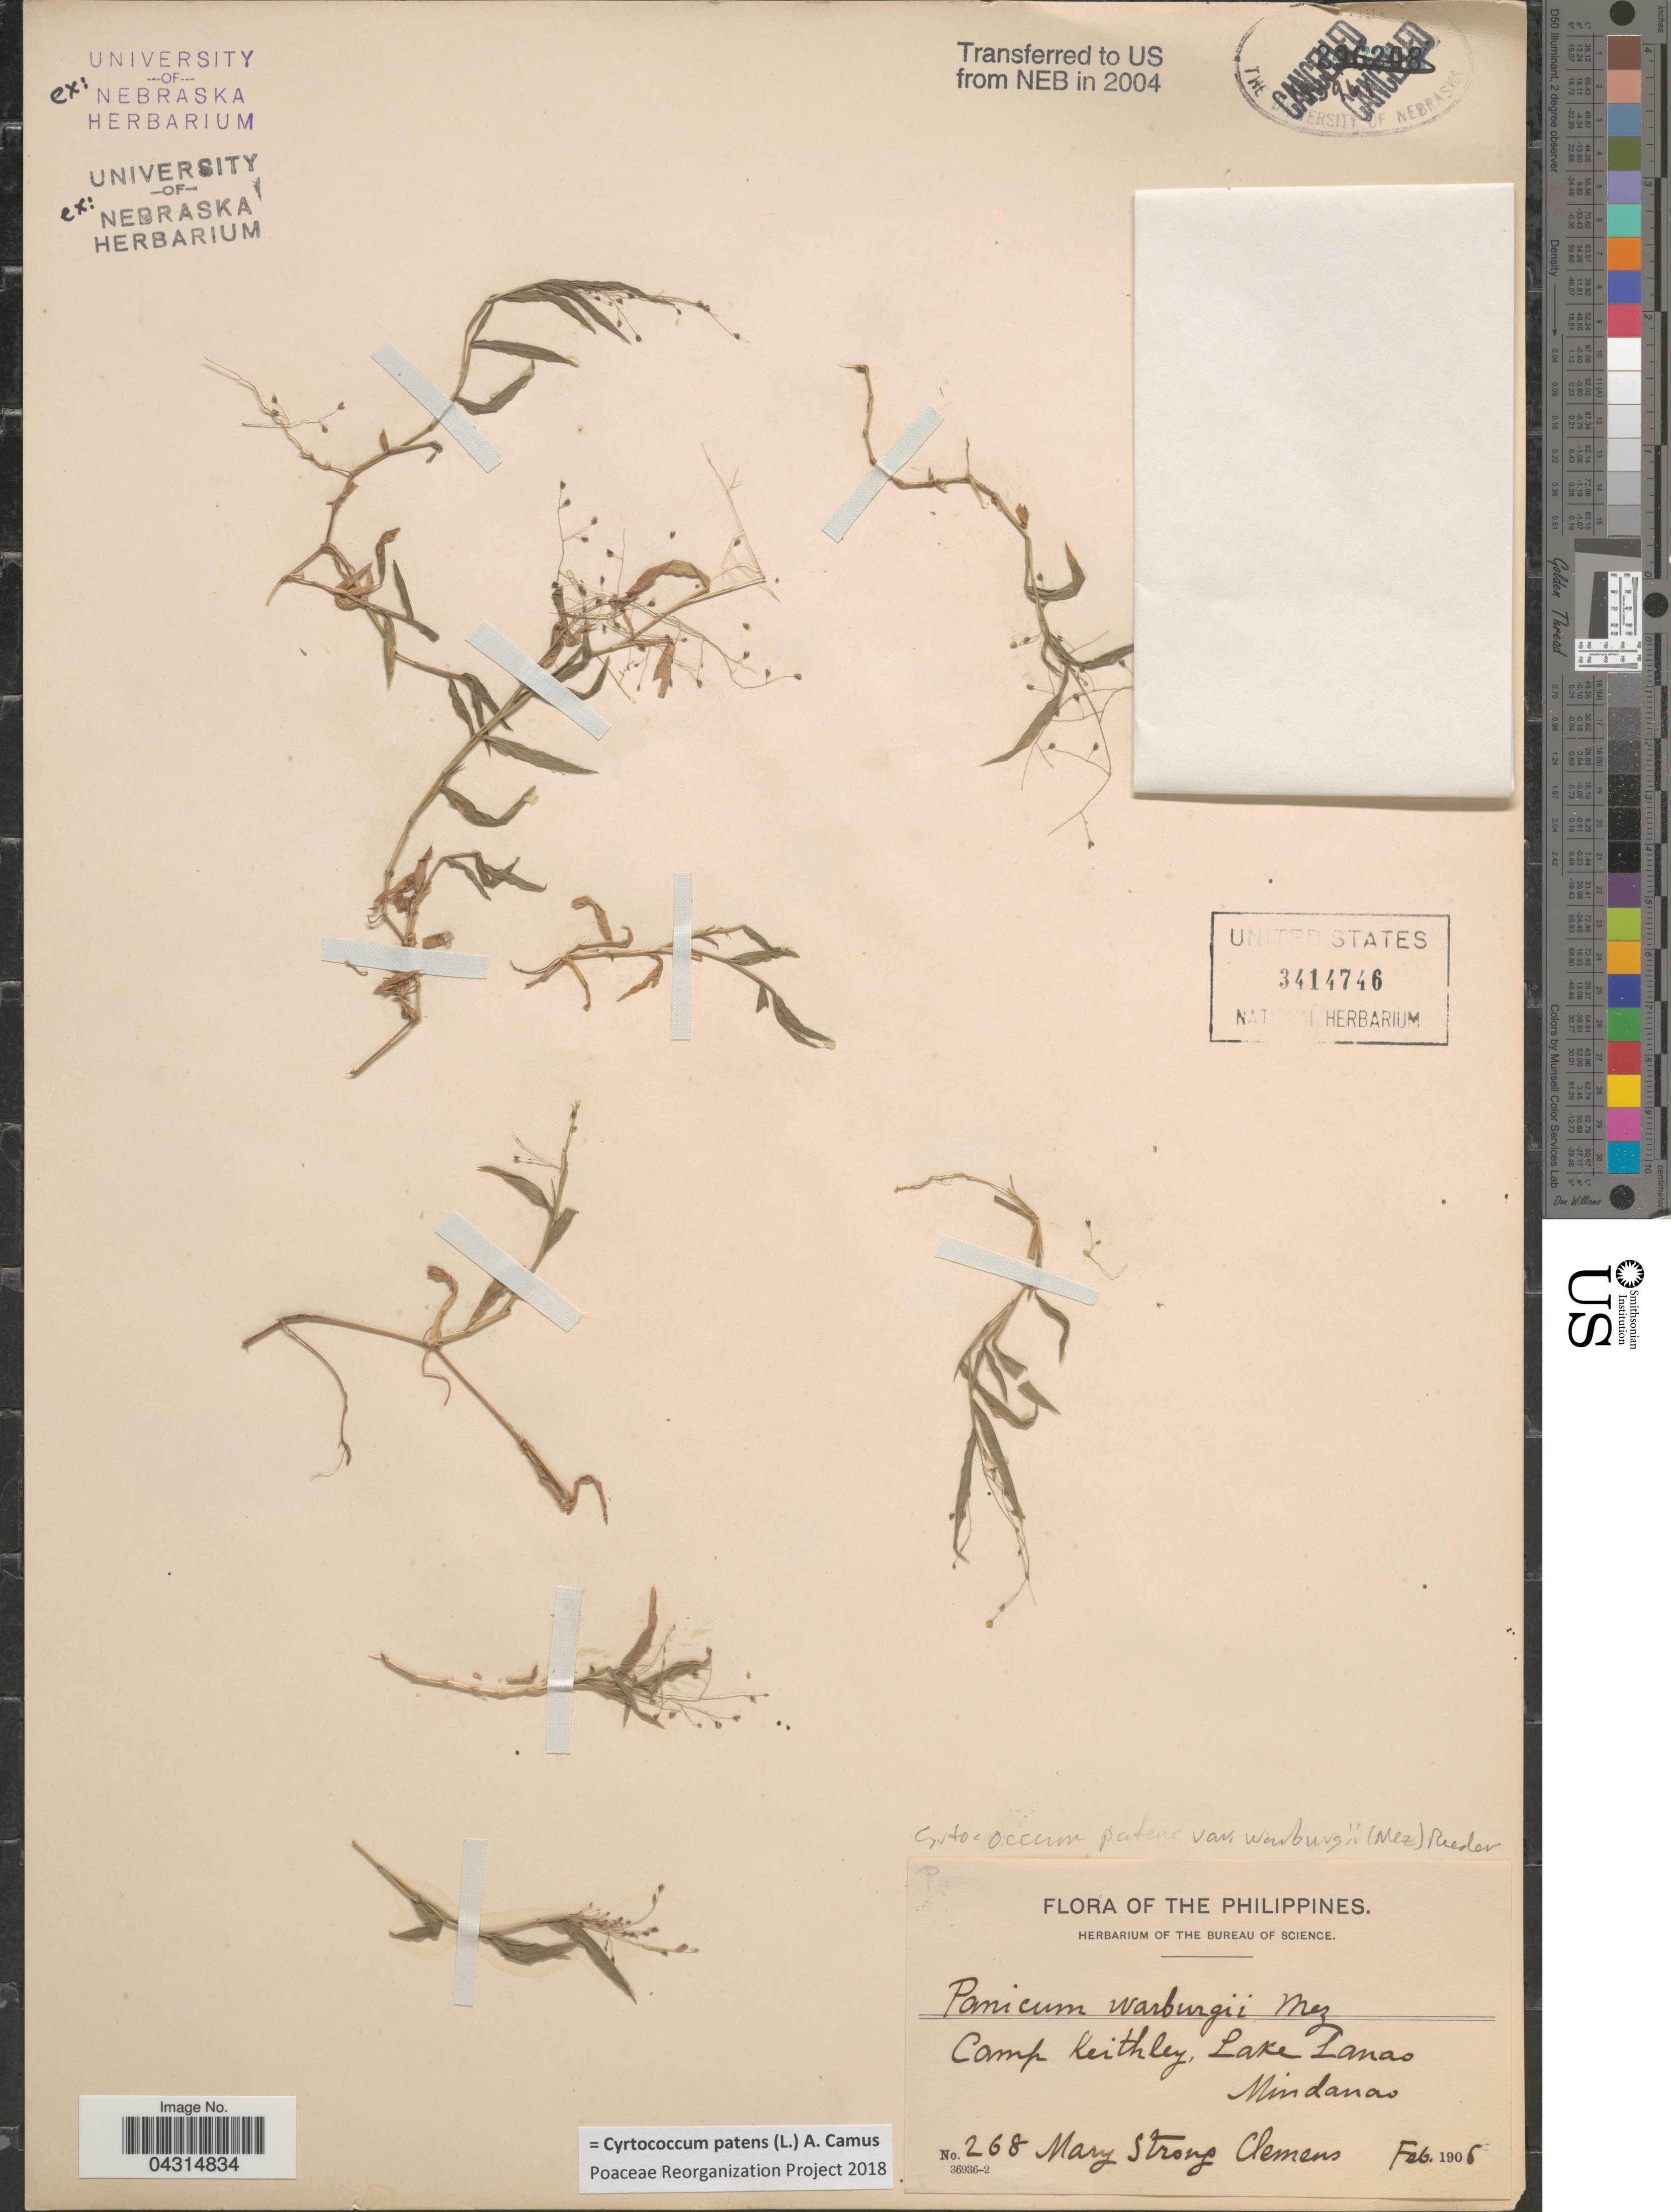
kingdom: Plantae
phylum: Tracheophyta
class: Liliopsida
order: Poales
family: Poaceae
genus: Cyrtococcum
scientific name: Cyrtococcum patens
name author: (L.) A. Camus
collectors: M. S. Clemens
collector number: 268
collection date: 1906-02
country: Philippines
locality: Camp Keithley, Lake Lanao. Mindanao.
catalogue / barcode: US 3414746